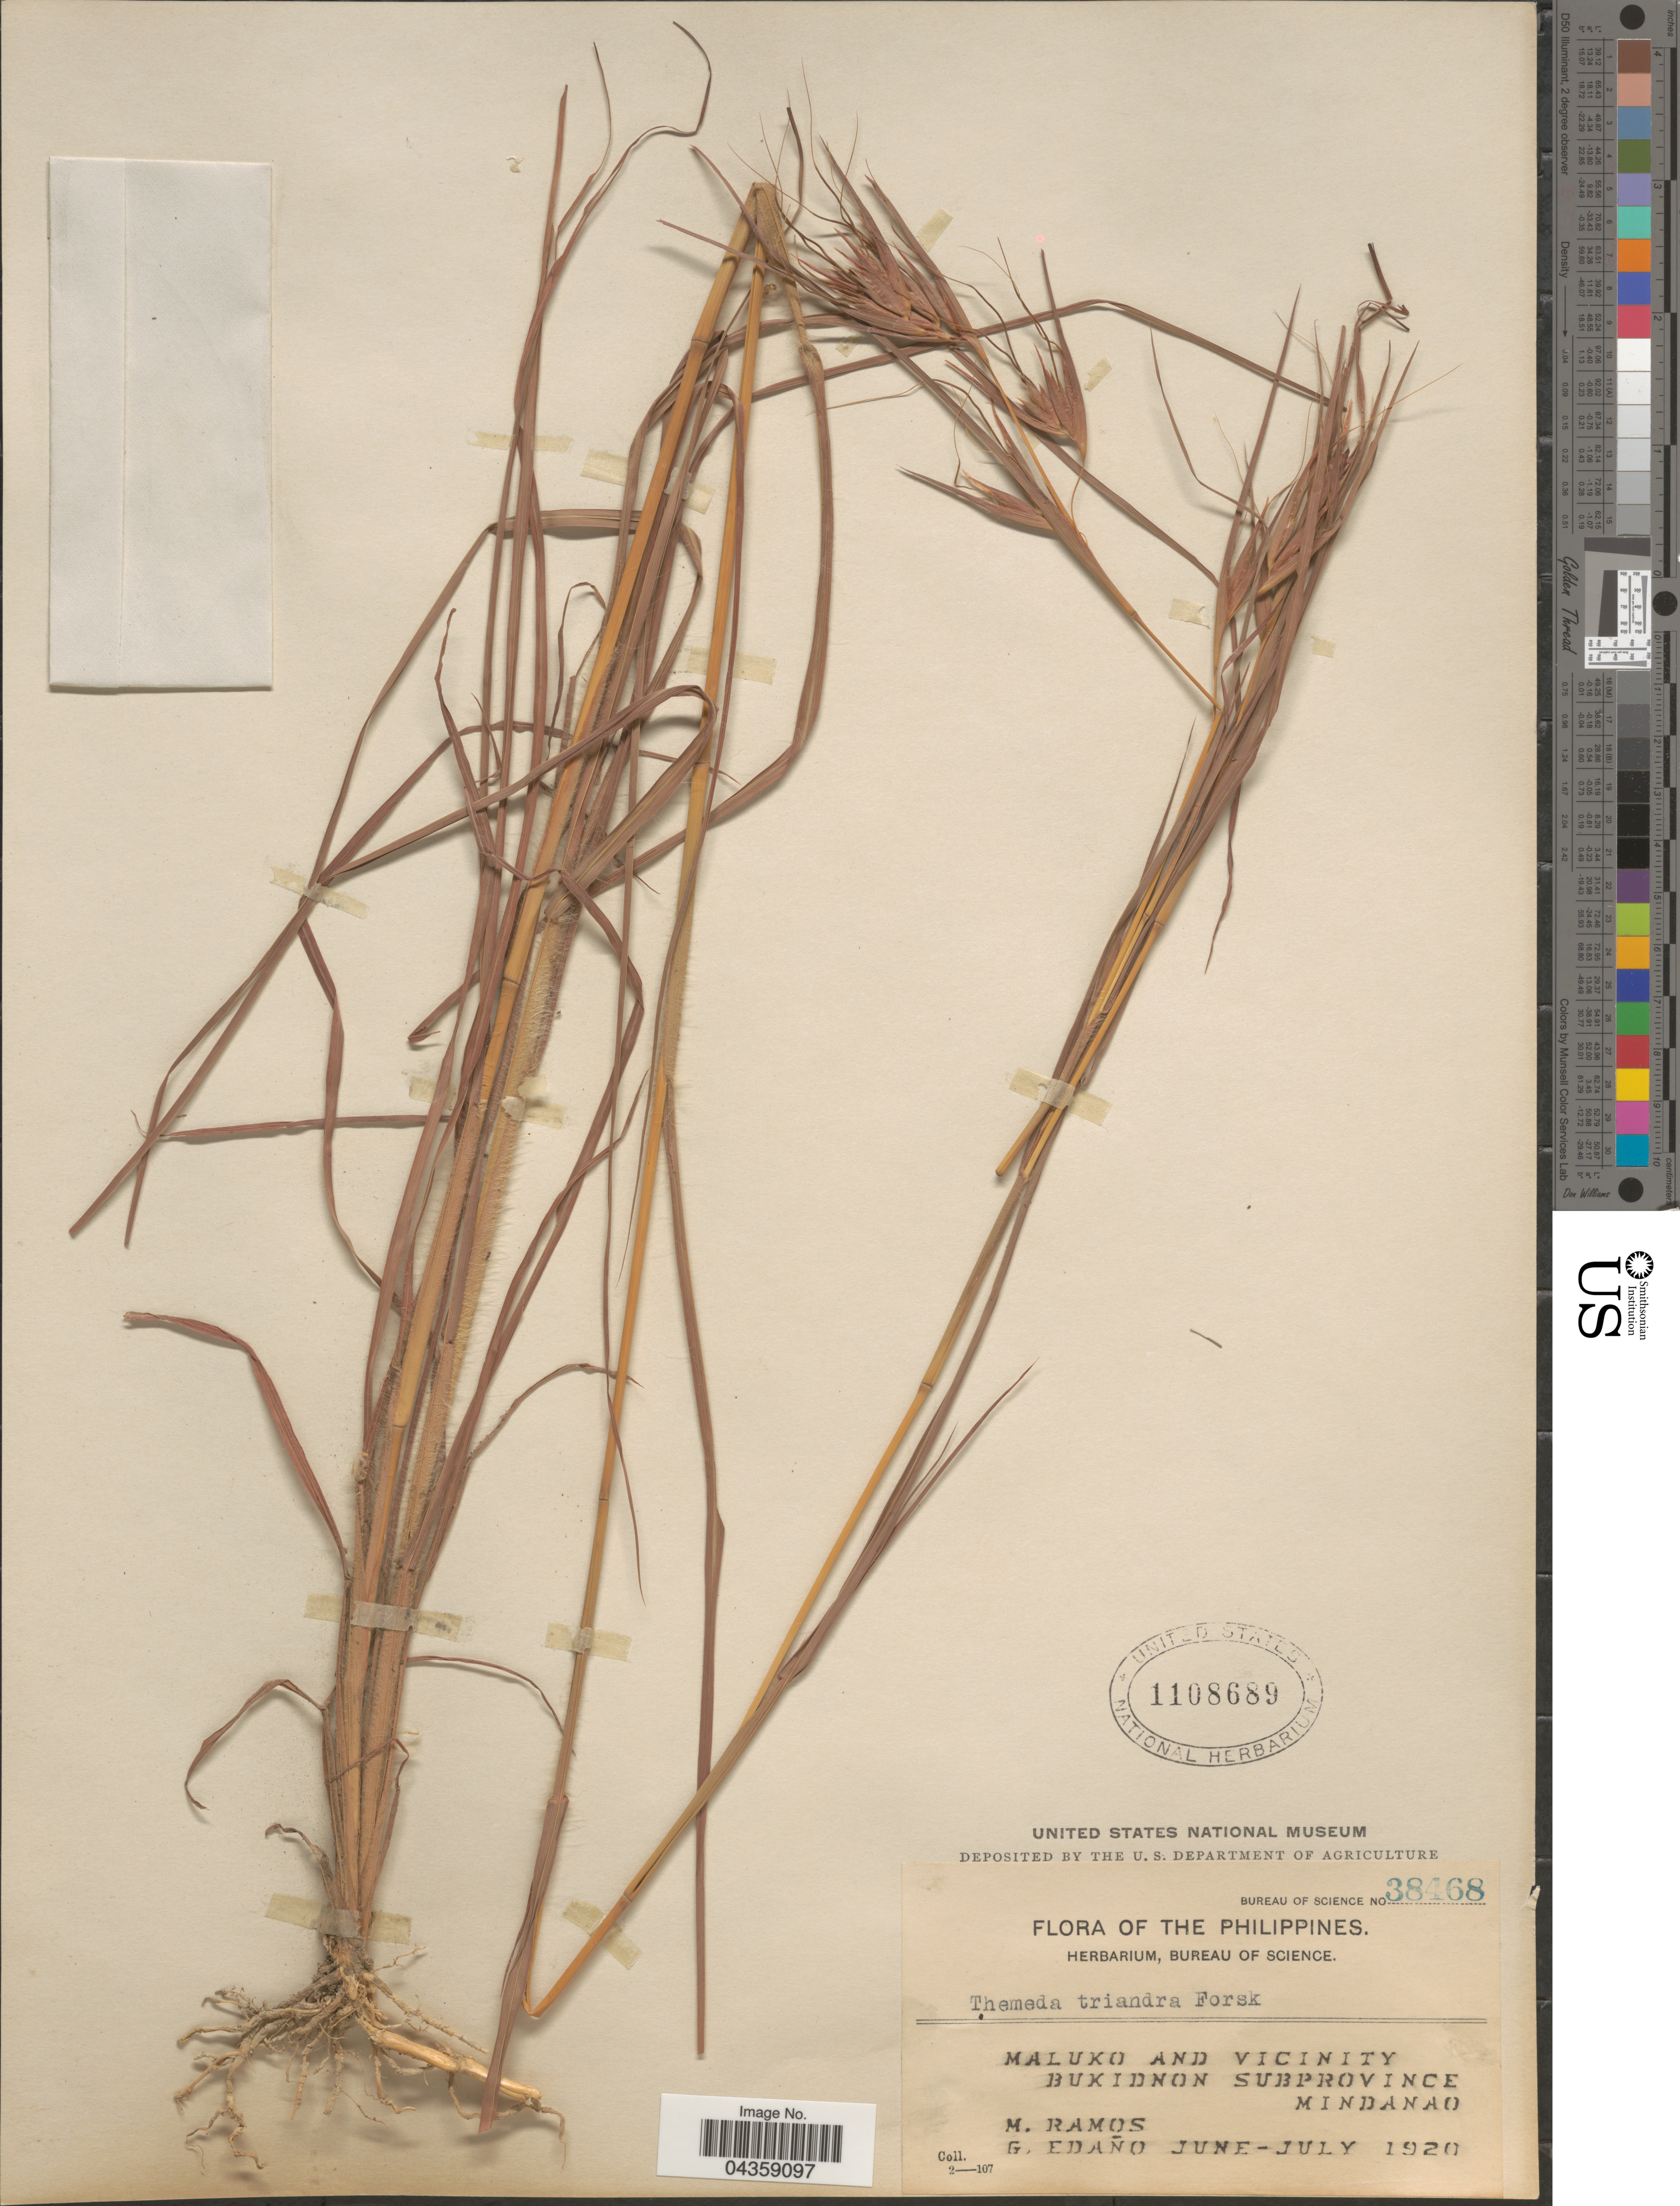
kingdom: Plantae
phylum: Tracheophyta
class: Liliopsida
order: Poales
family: Poaceae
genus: Themeda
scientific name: Themeda triandra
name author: Forssk.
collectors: M. Ramos & G. Edaño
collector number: Bureau of Science 38468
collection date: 1920-06/1920-07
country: Philippines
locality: Maluko and vicinity. Bukidnon Subprovince. Mindanao.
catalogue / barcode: US 1108689